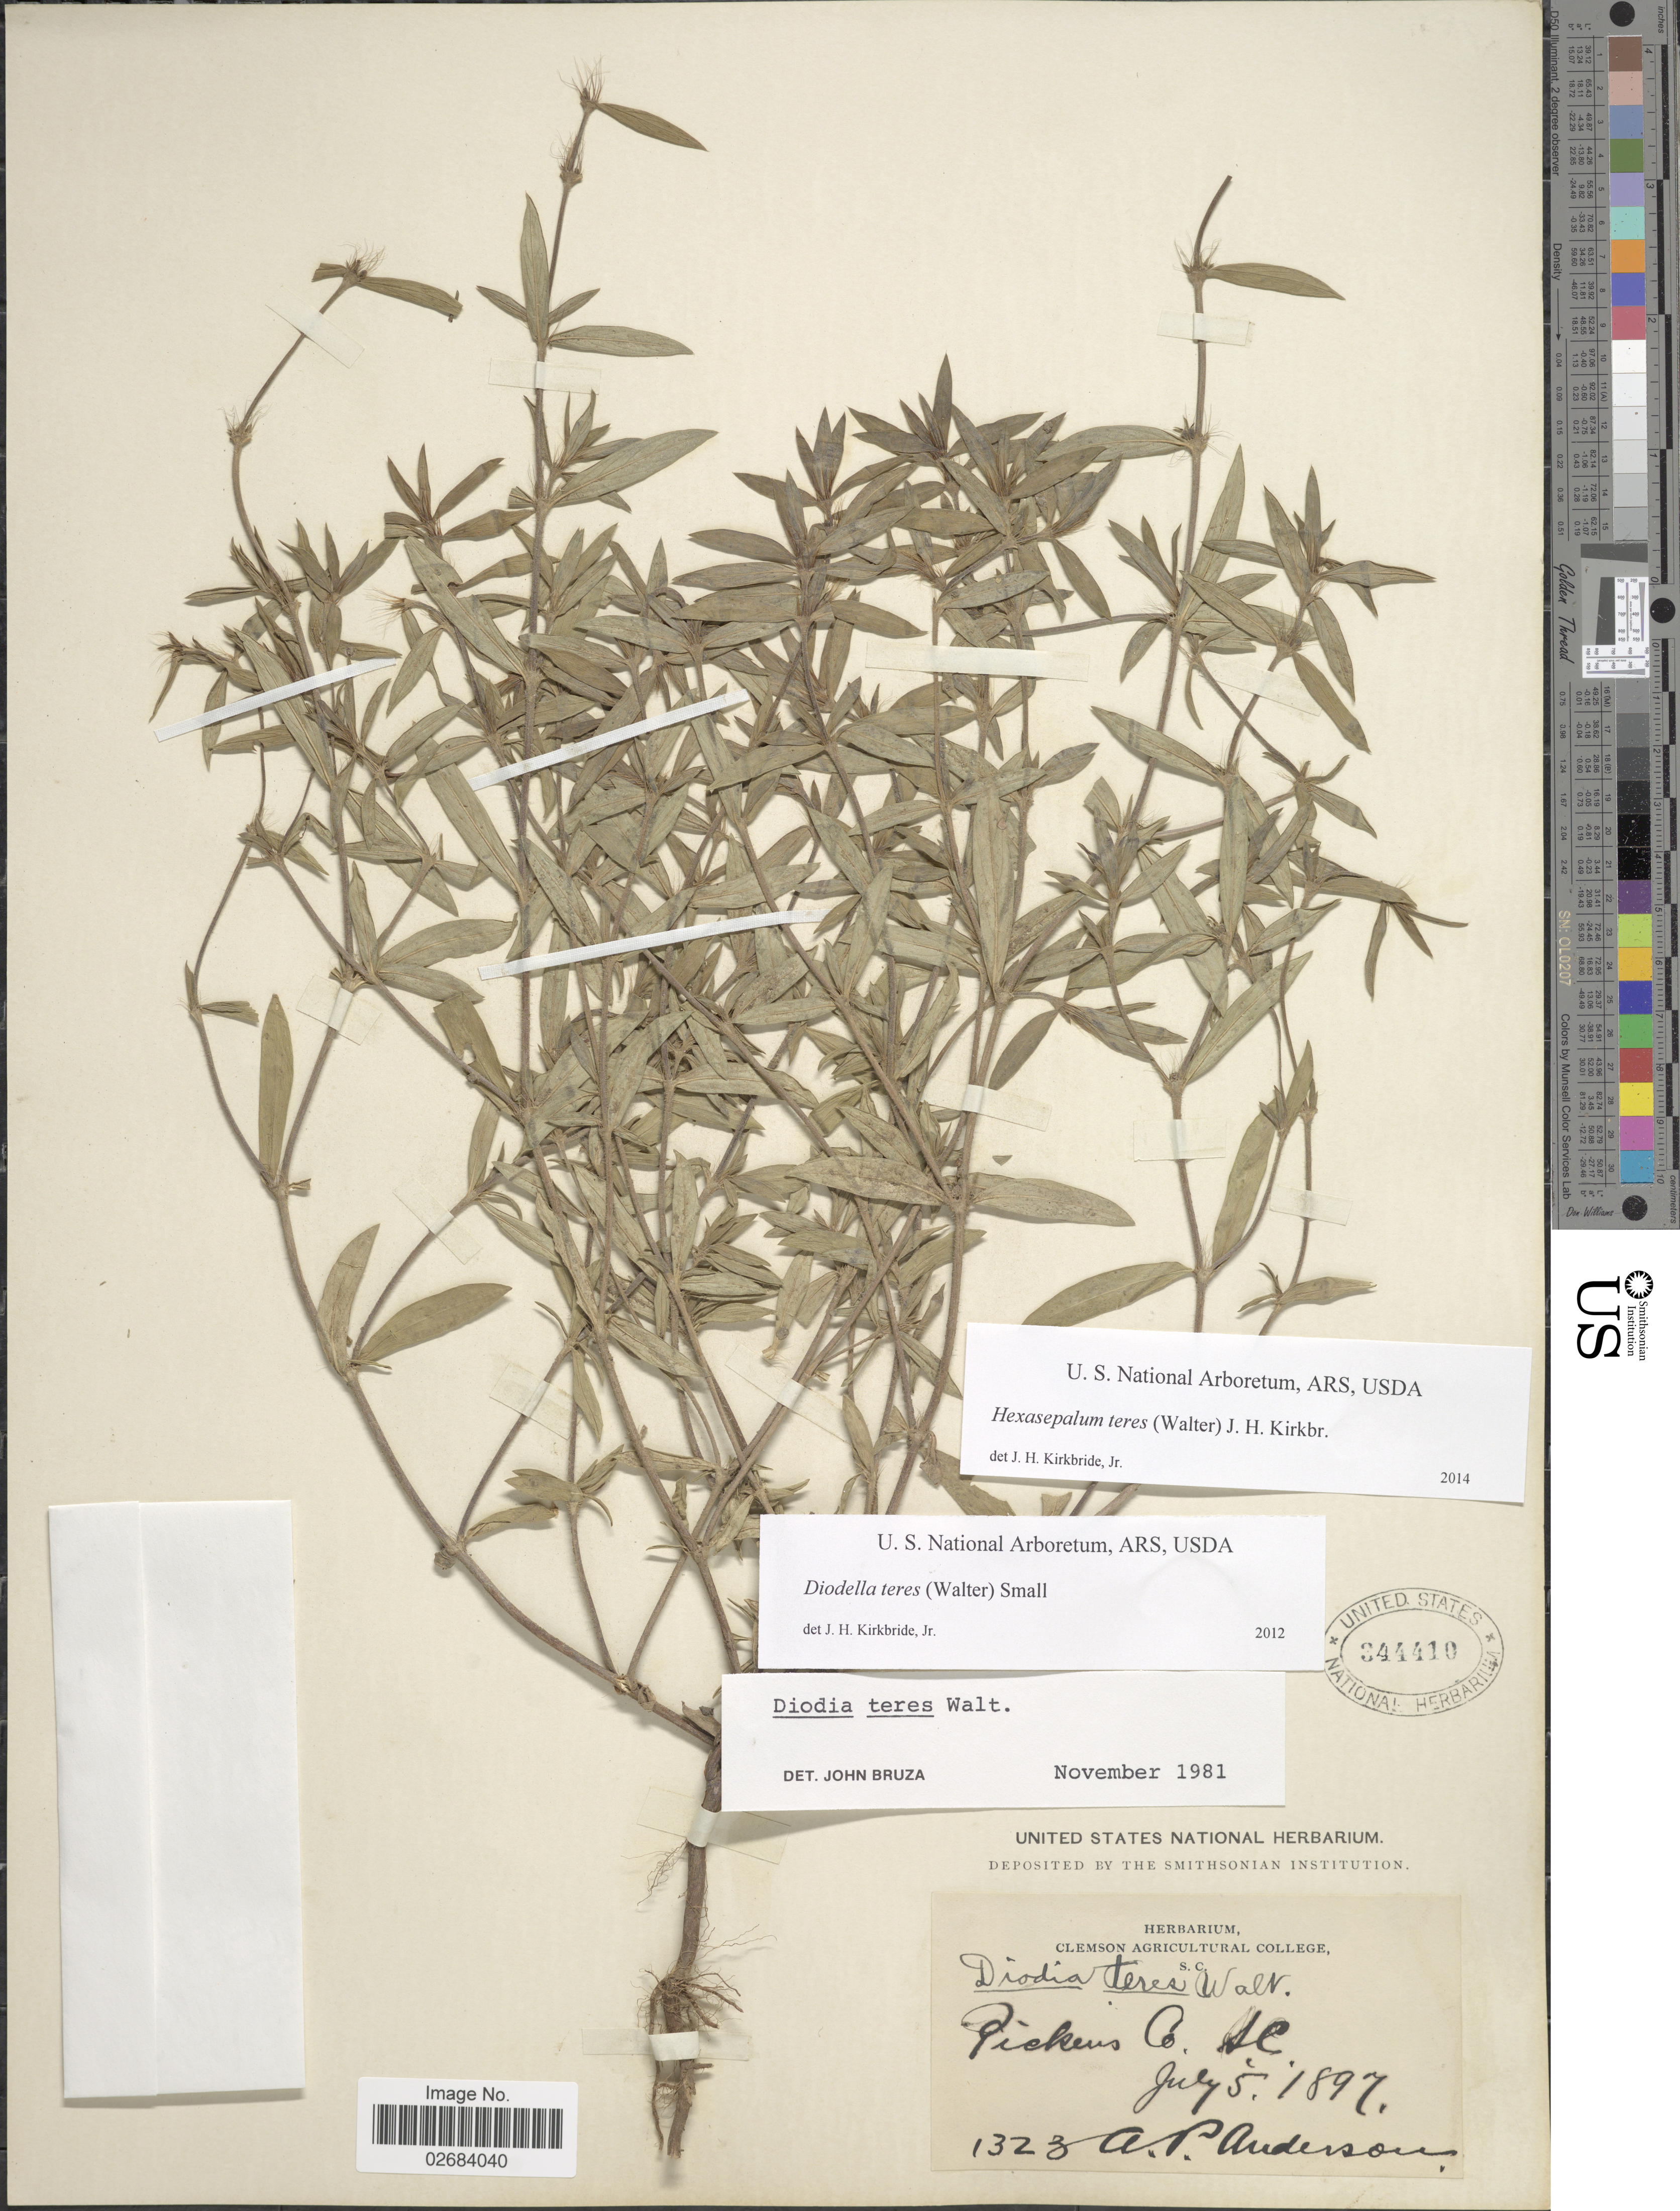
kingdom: Plantae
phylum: Tracheophyta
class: Magnoliopsida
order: Gentianales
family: Rubiaceae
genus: Diodia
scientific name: Diodia teres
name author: Walter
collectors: A. P. Anderson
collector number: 1323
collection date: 1897-07-05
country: United States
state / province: South Carolina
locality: Pickens Co.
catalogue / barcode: US 344410